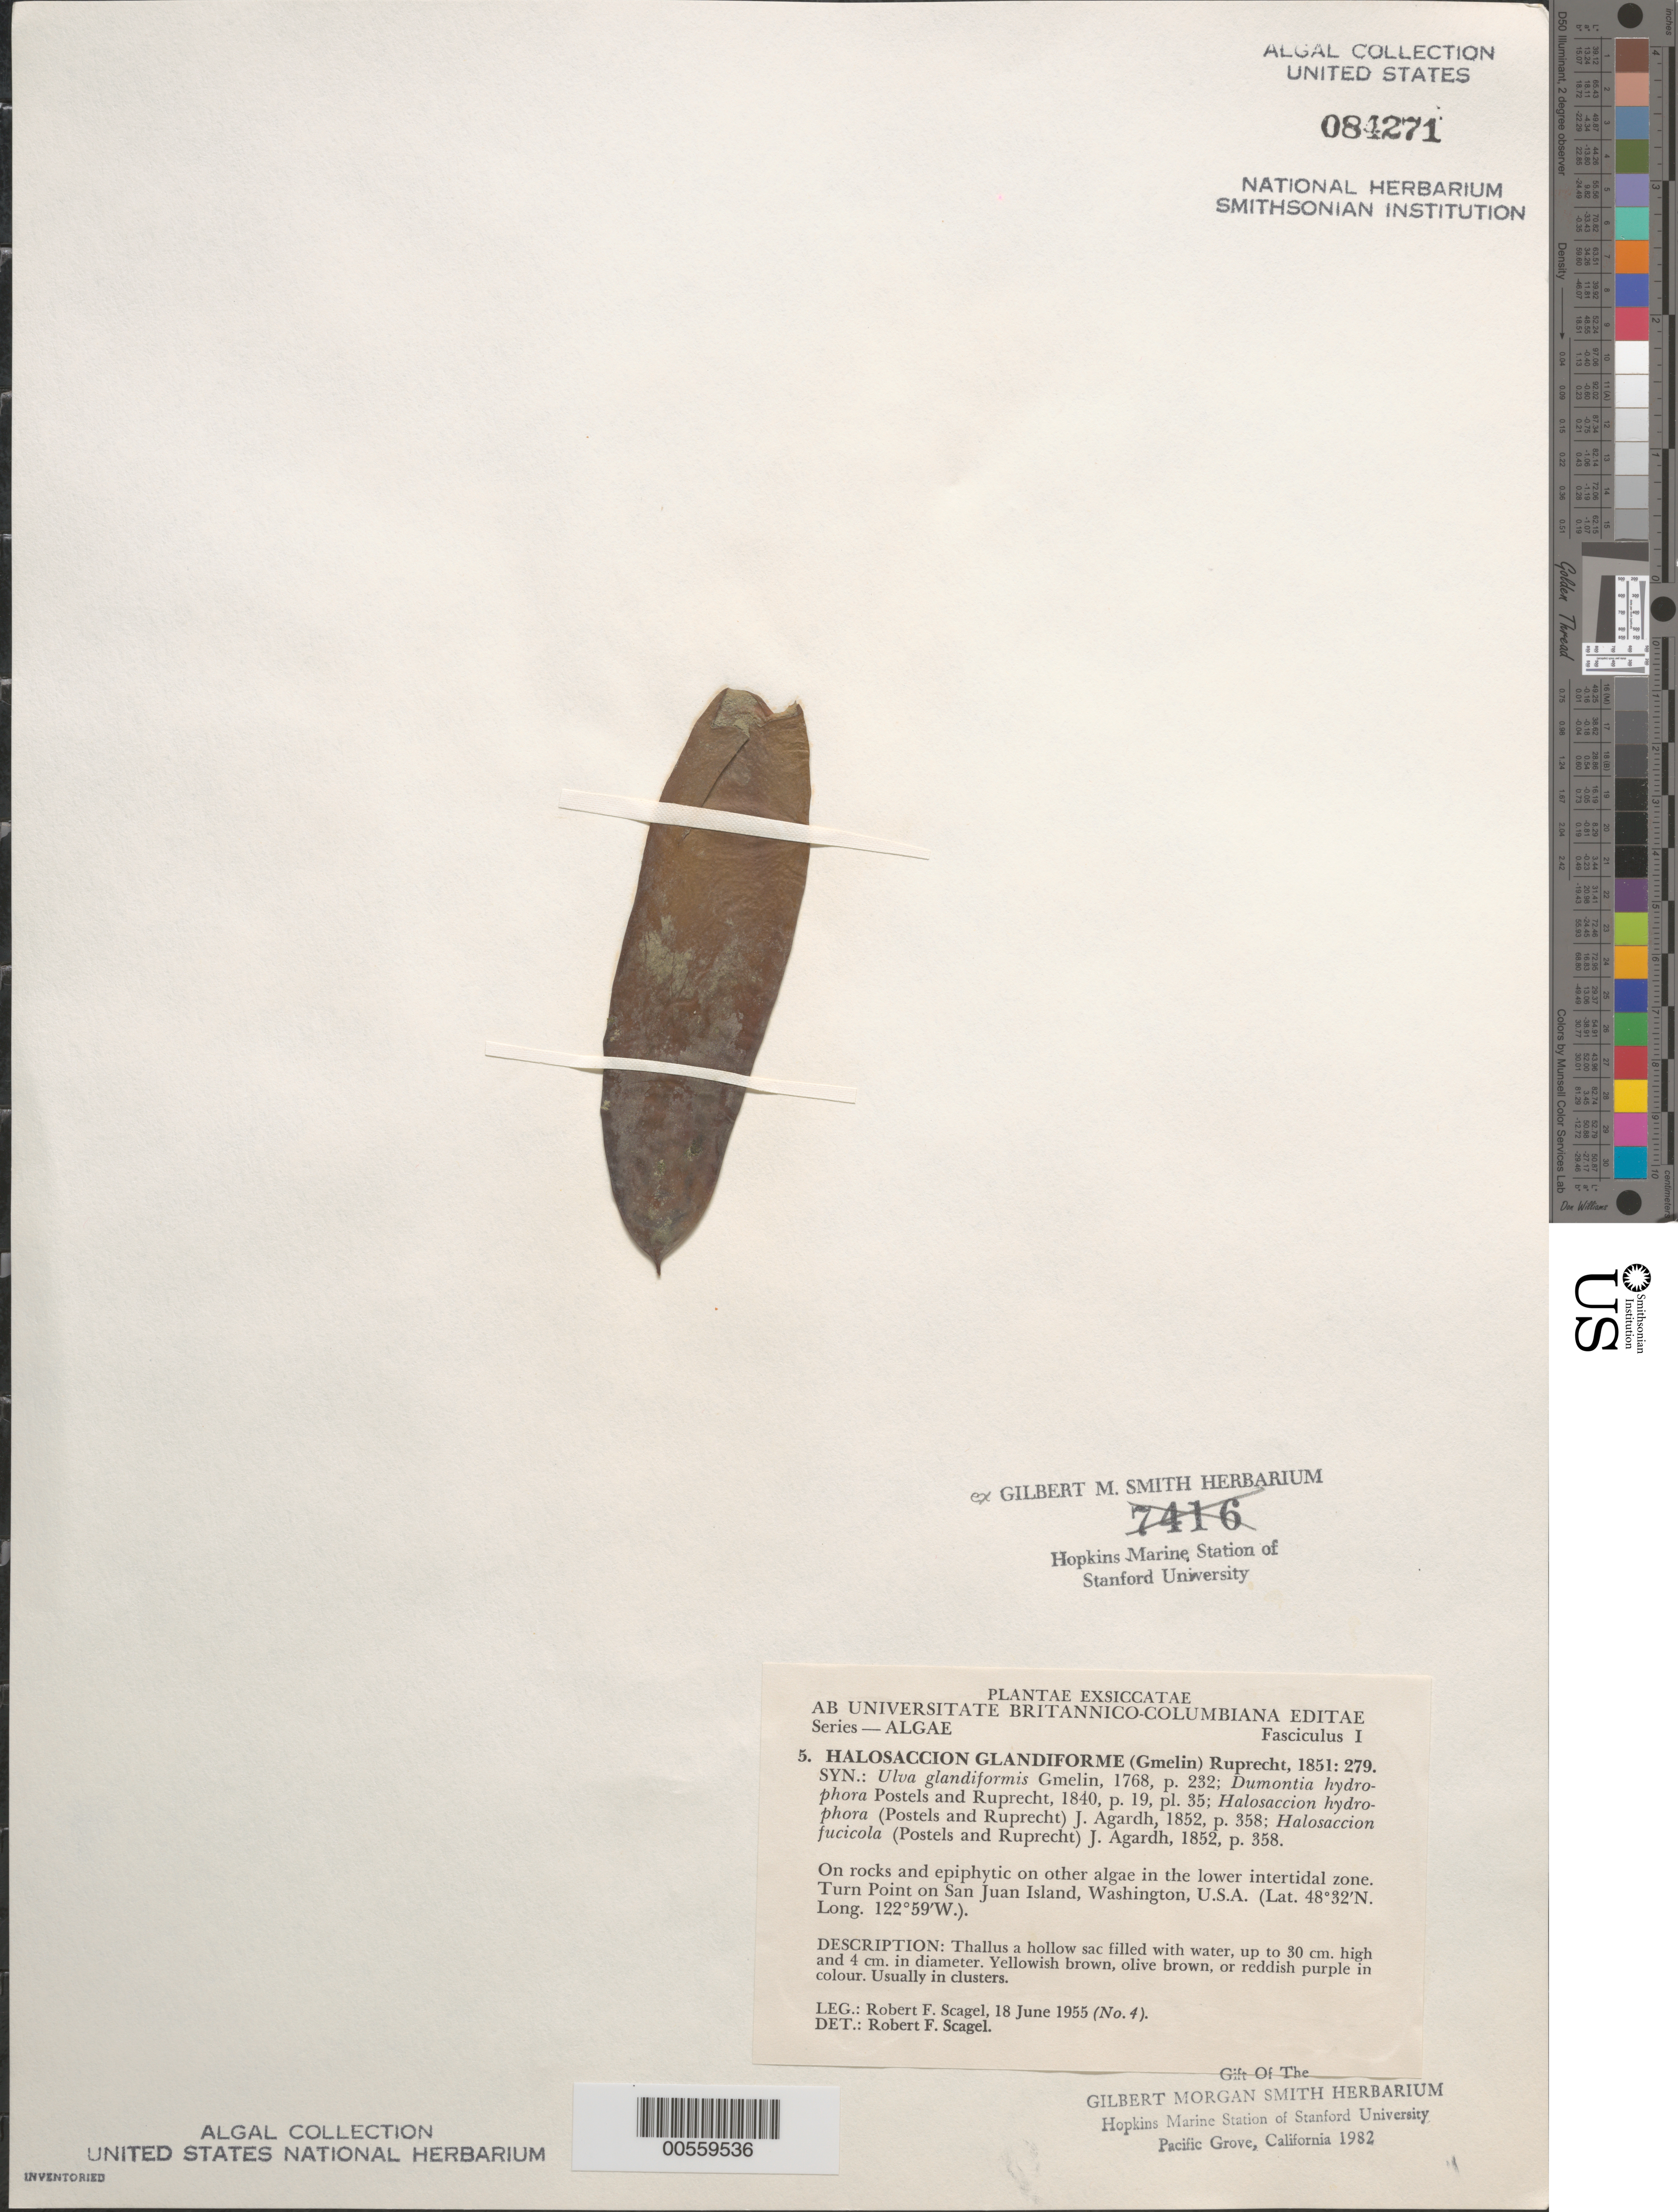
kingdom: Plantae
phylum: Rhodophyta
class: Florideophyceae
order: Palmariales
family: Palmariaceae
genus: Halosaccion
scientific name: Halosaccion glandiforme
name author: (S.G. Gmel.) Rupr.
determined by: Scagel, R. F.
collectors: R. F. Scagel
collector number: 4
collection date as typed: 18 Jun 1955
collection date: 1955-06-18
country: United States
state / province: Washington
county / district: San Juan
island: San Juan Island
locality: Turn Point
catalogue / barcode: US 84271